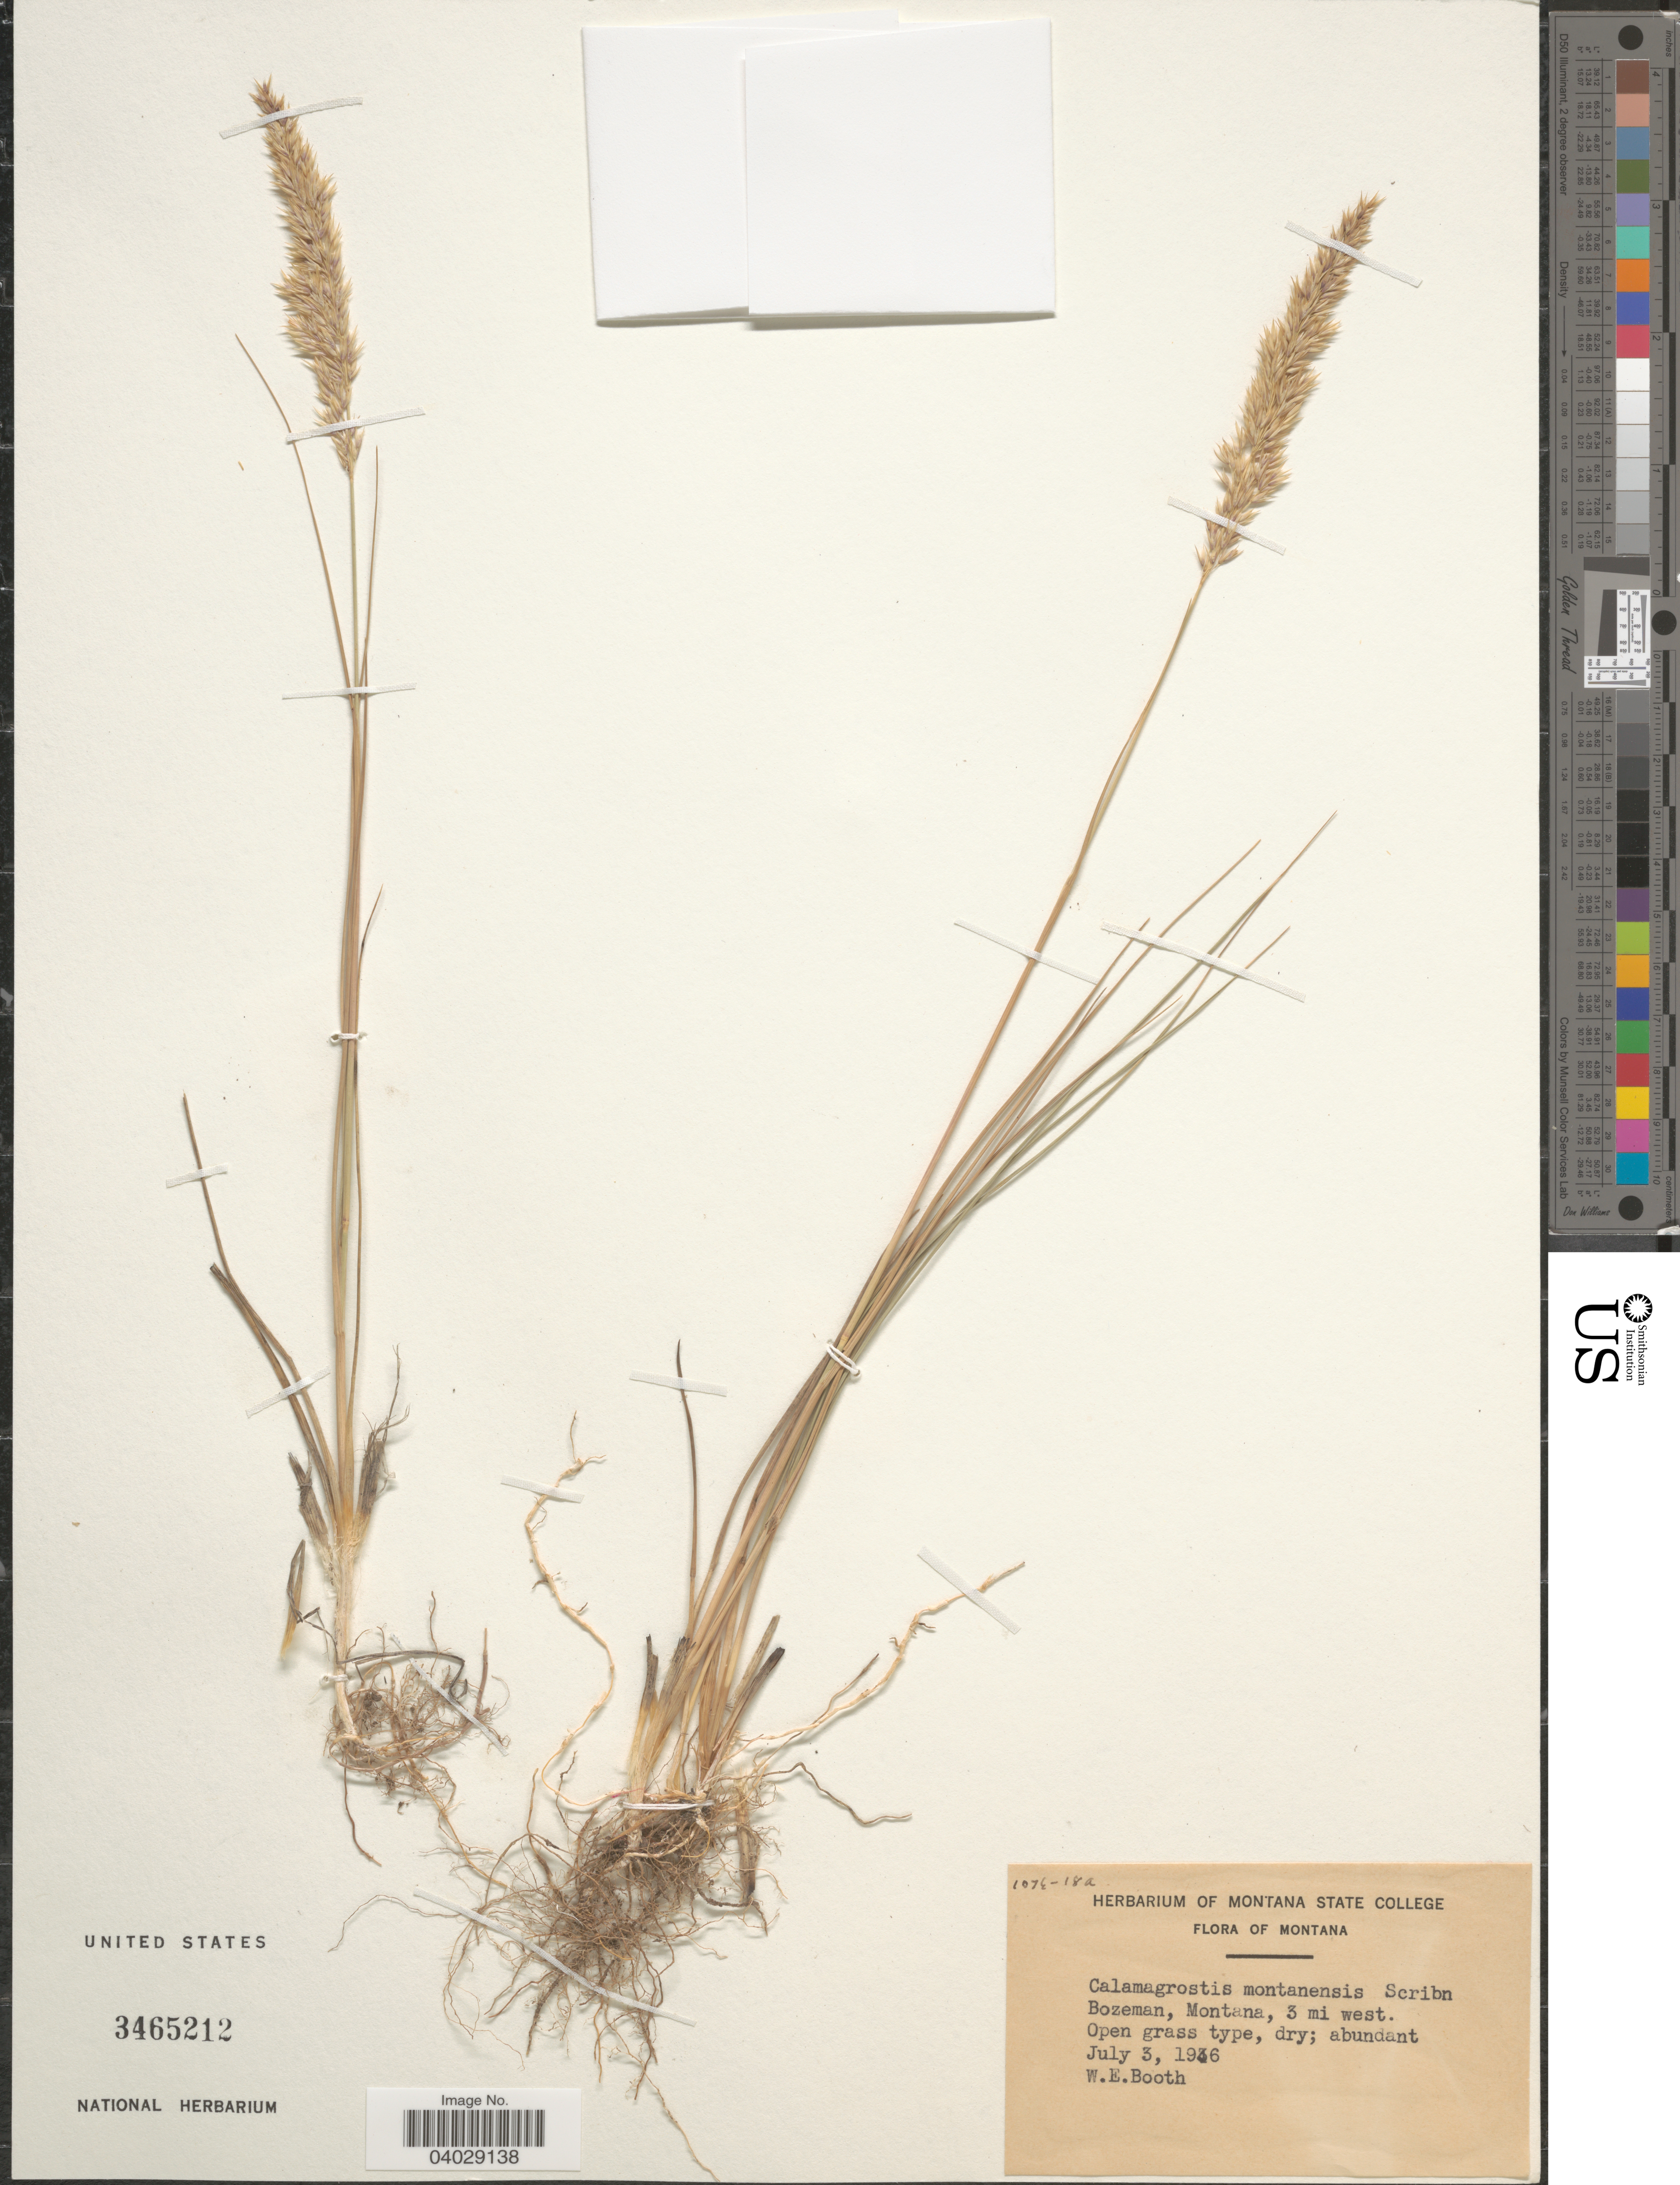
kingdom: Plantae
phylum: Tracheophyta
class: Liliopsida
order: Poales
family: Poaceae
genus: Calamagrostis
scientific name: Calamagrostis montanensis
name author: Scribn. ex Vasey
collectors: W. Booth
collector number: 1076-18a*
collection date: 1946-07-03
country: United States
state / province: Montana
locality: Bozeman, 3 mi west.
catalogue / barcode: US 3465212